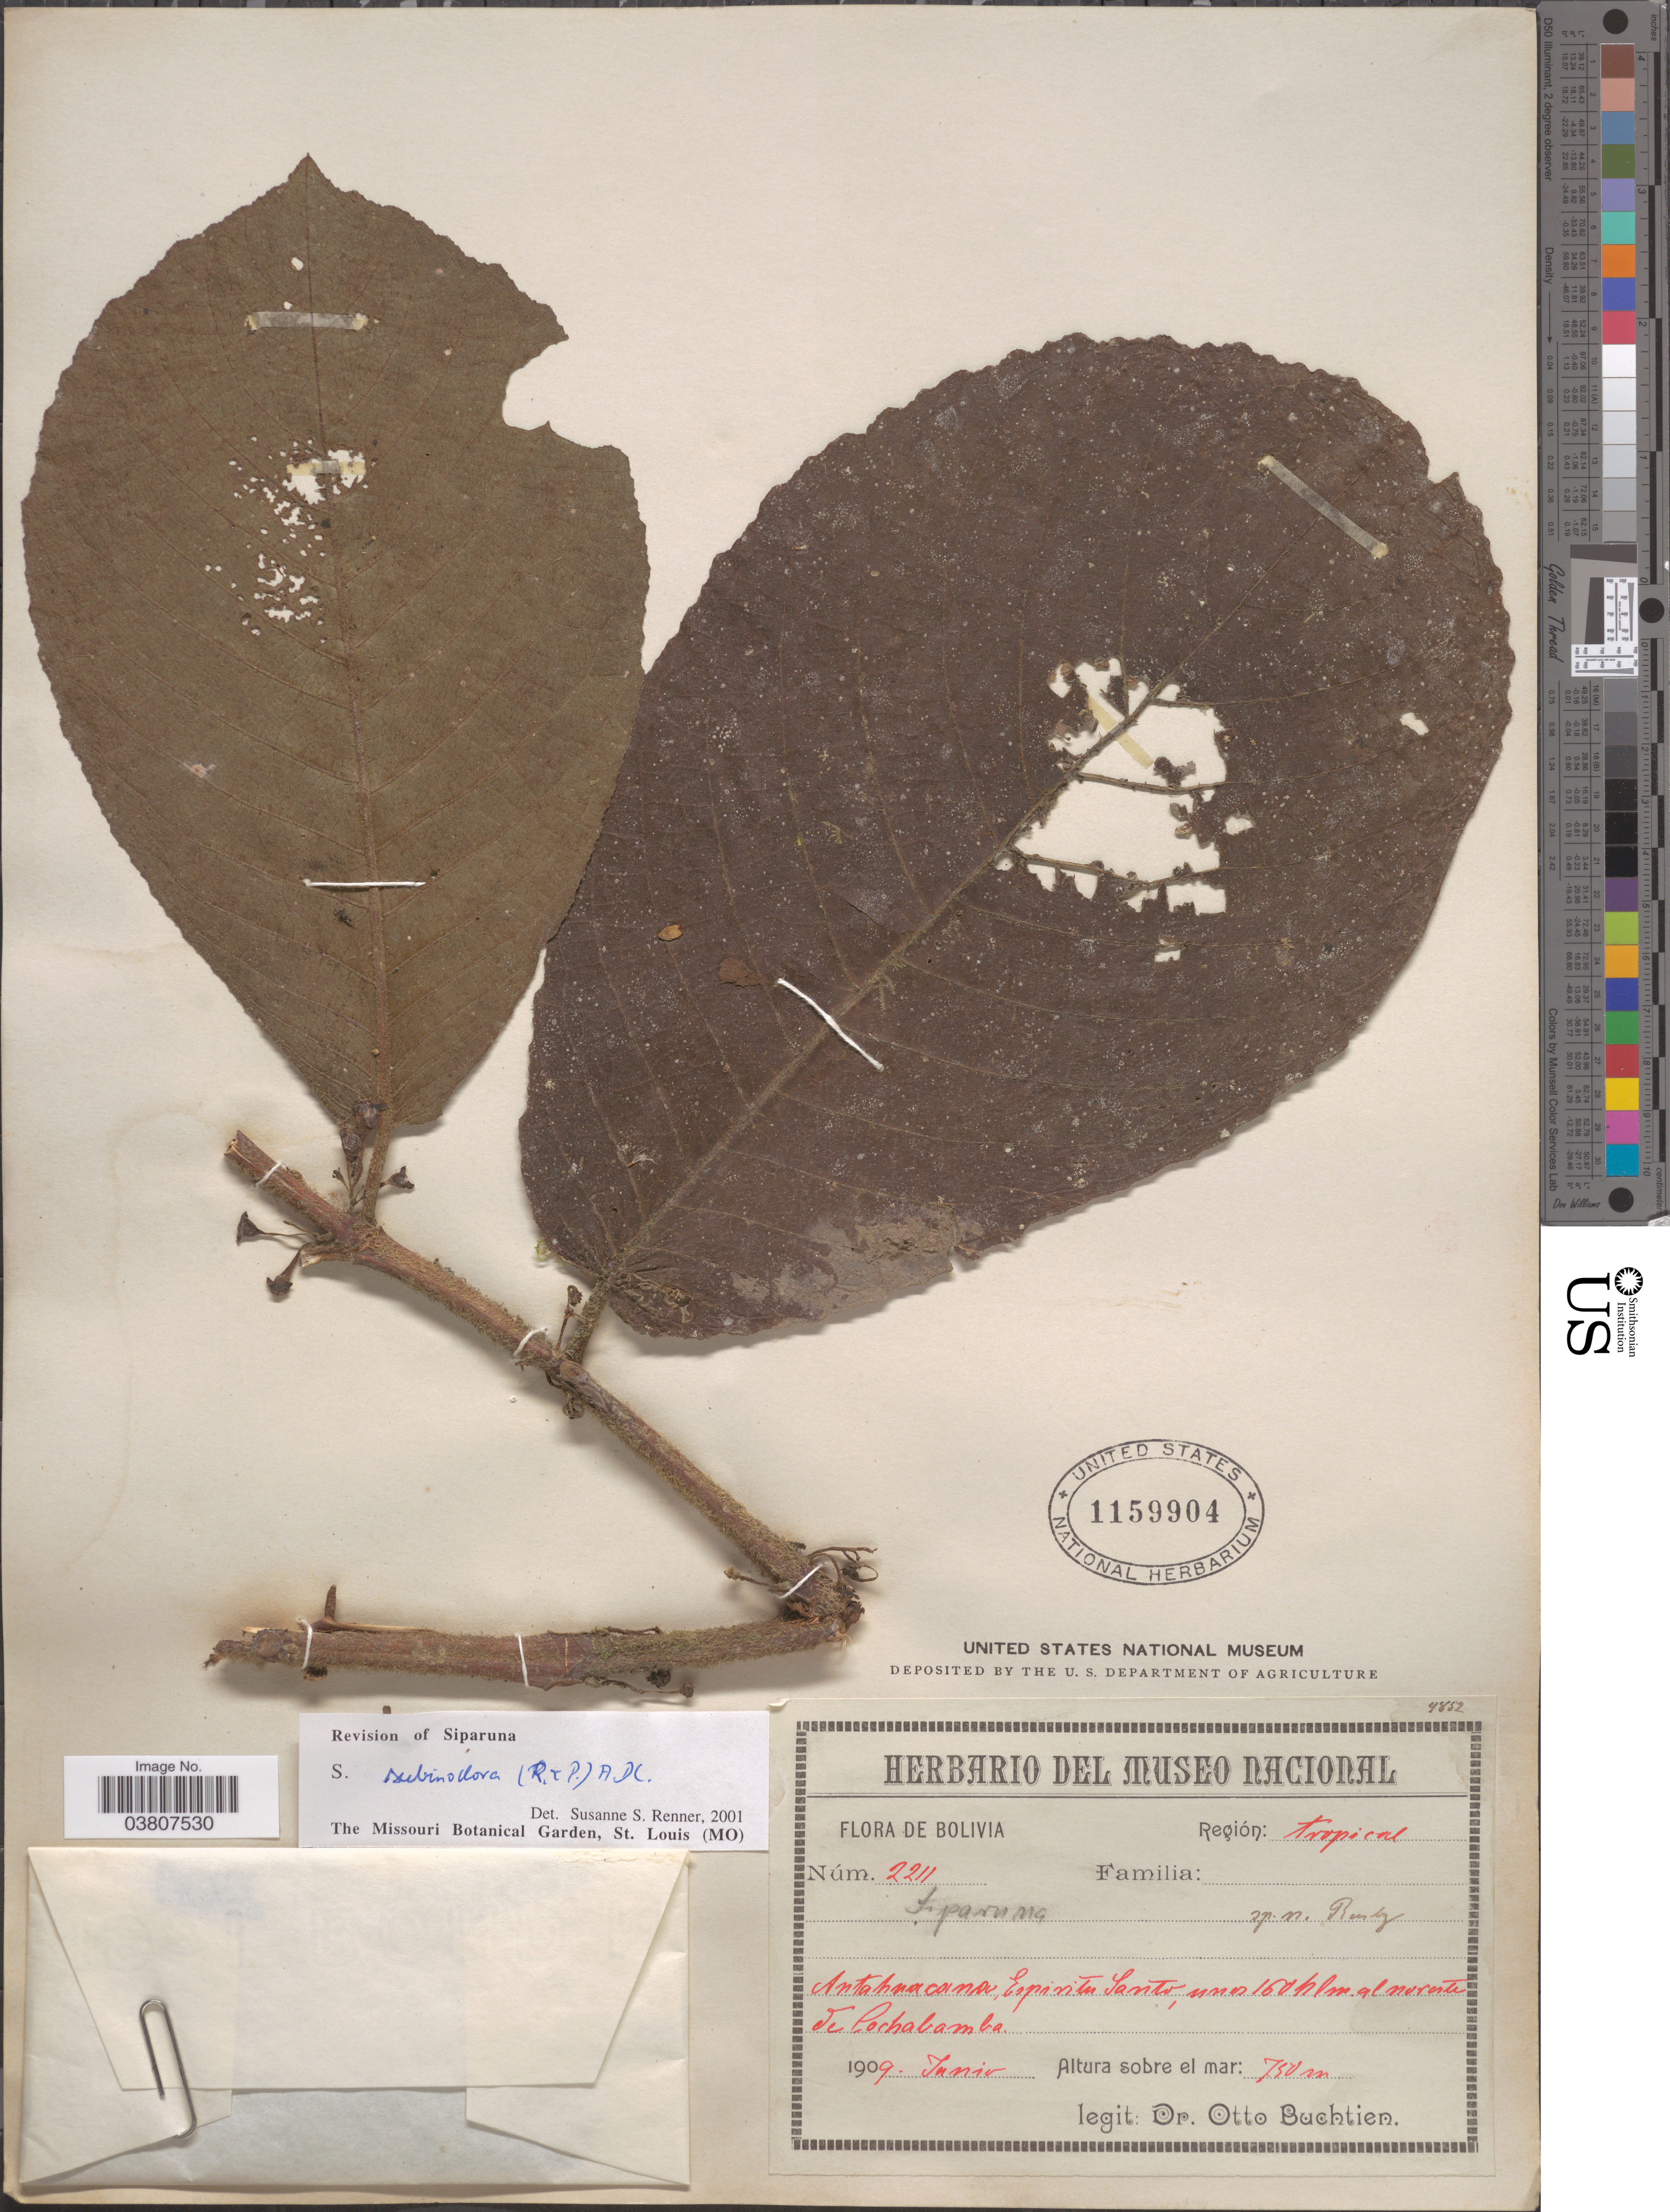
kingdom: Plantae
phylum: Tracheophyta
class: Magnoliopsida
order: Laurales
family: Siparunaceae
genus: Siparuna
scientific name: Siparuna subinodora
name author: (Ruiz & Pav.) A. DC.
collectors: O. Buchtien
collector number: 2211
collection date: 1909-01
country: Bolivia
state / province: Cochabamba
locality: Región: tropical. Antahuacana, Espiritu Santo, unes 160 klm. al noroeste de Cochabamba.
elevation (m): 750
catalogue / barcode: US 1159904